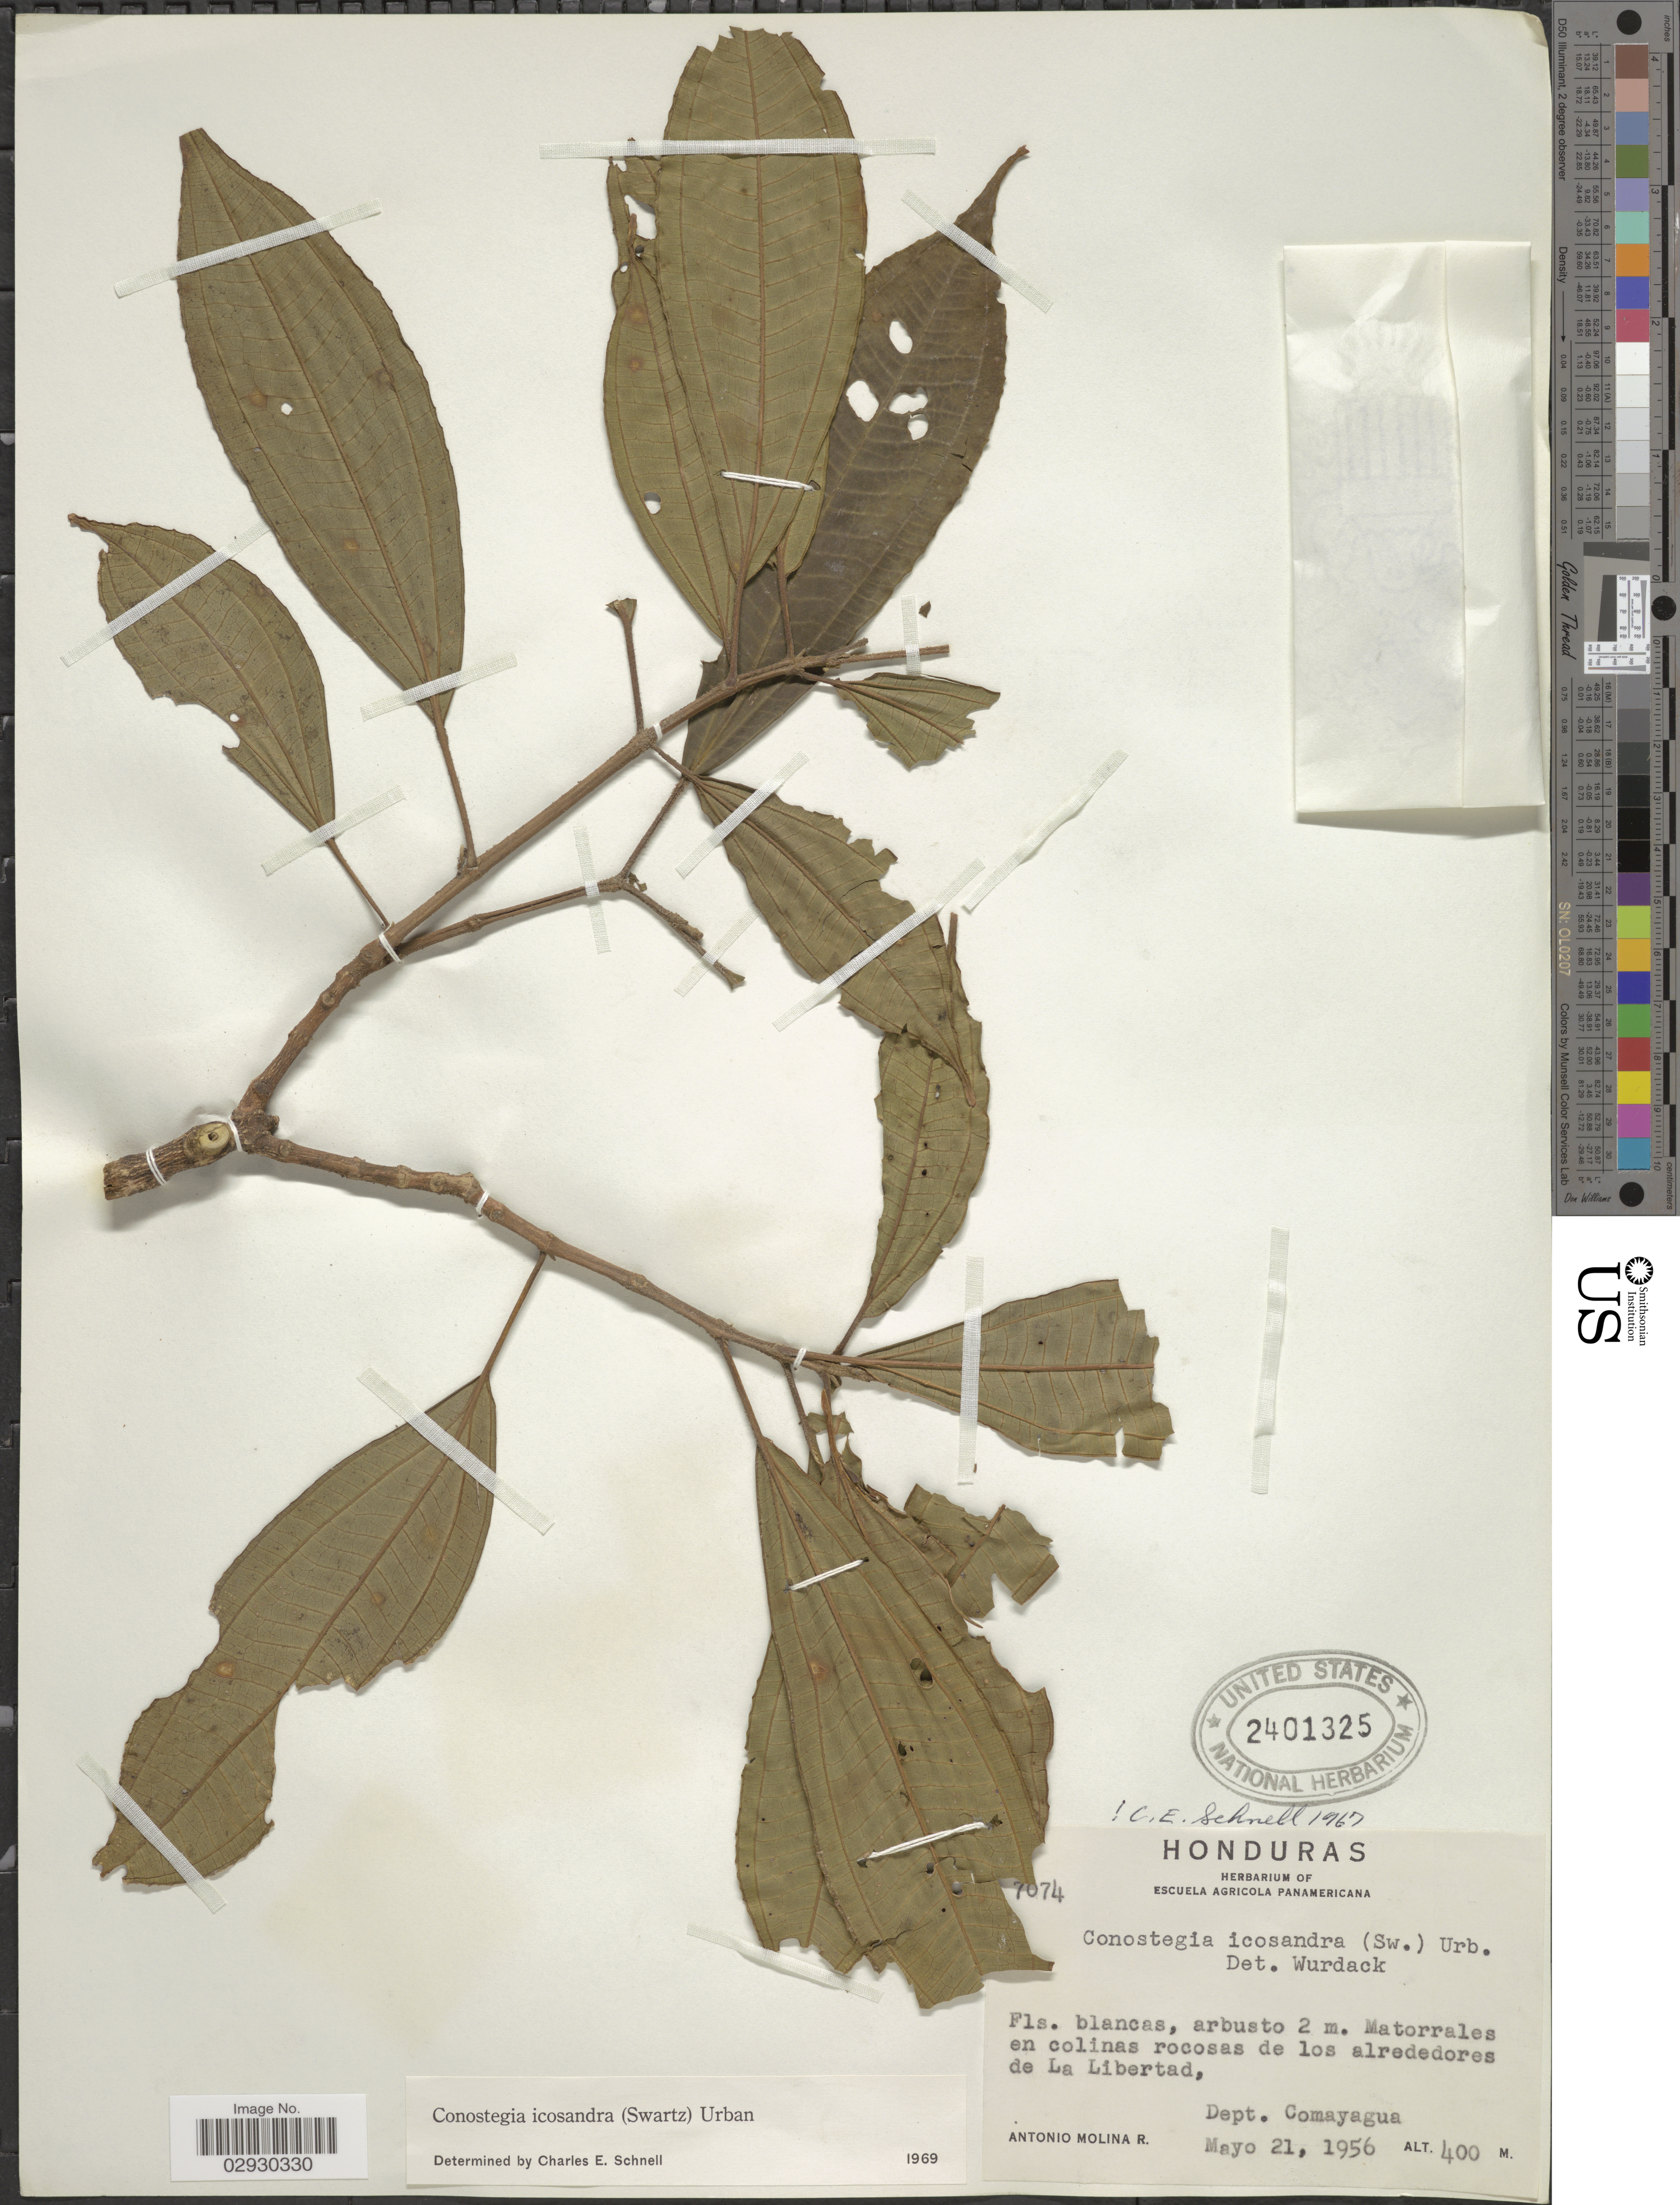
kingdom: Plantae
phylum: Tracheophyta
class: Magnoliopsida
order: Myrtales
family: Melastomataceae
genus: Conostegia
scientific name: Conostegia icosandra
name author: (Sw.) Urb.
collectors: A. Molina R.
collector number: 7074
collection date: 1956-05-21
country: Honduras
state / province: Comayagua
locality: Matorrales en colinas rocosas de los alrededores de La Libertad, Dept. Comayagua.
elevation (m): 400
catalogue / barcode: US 2401325